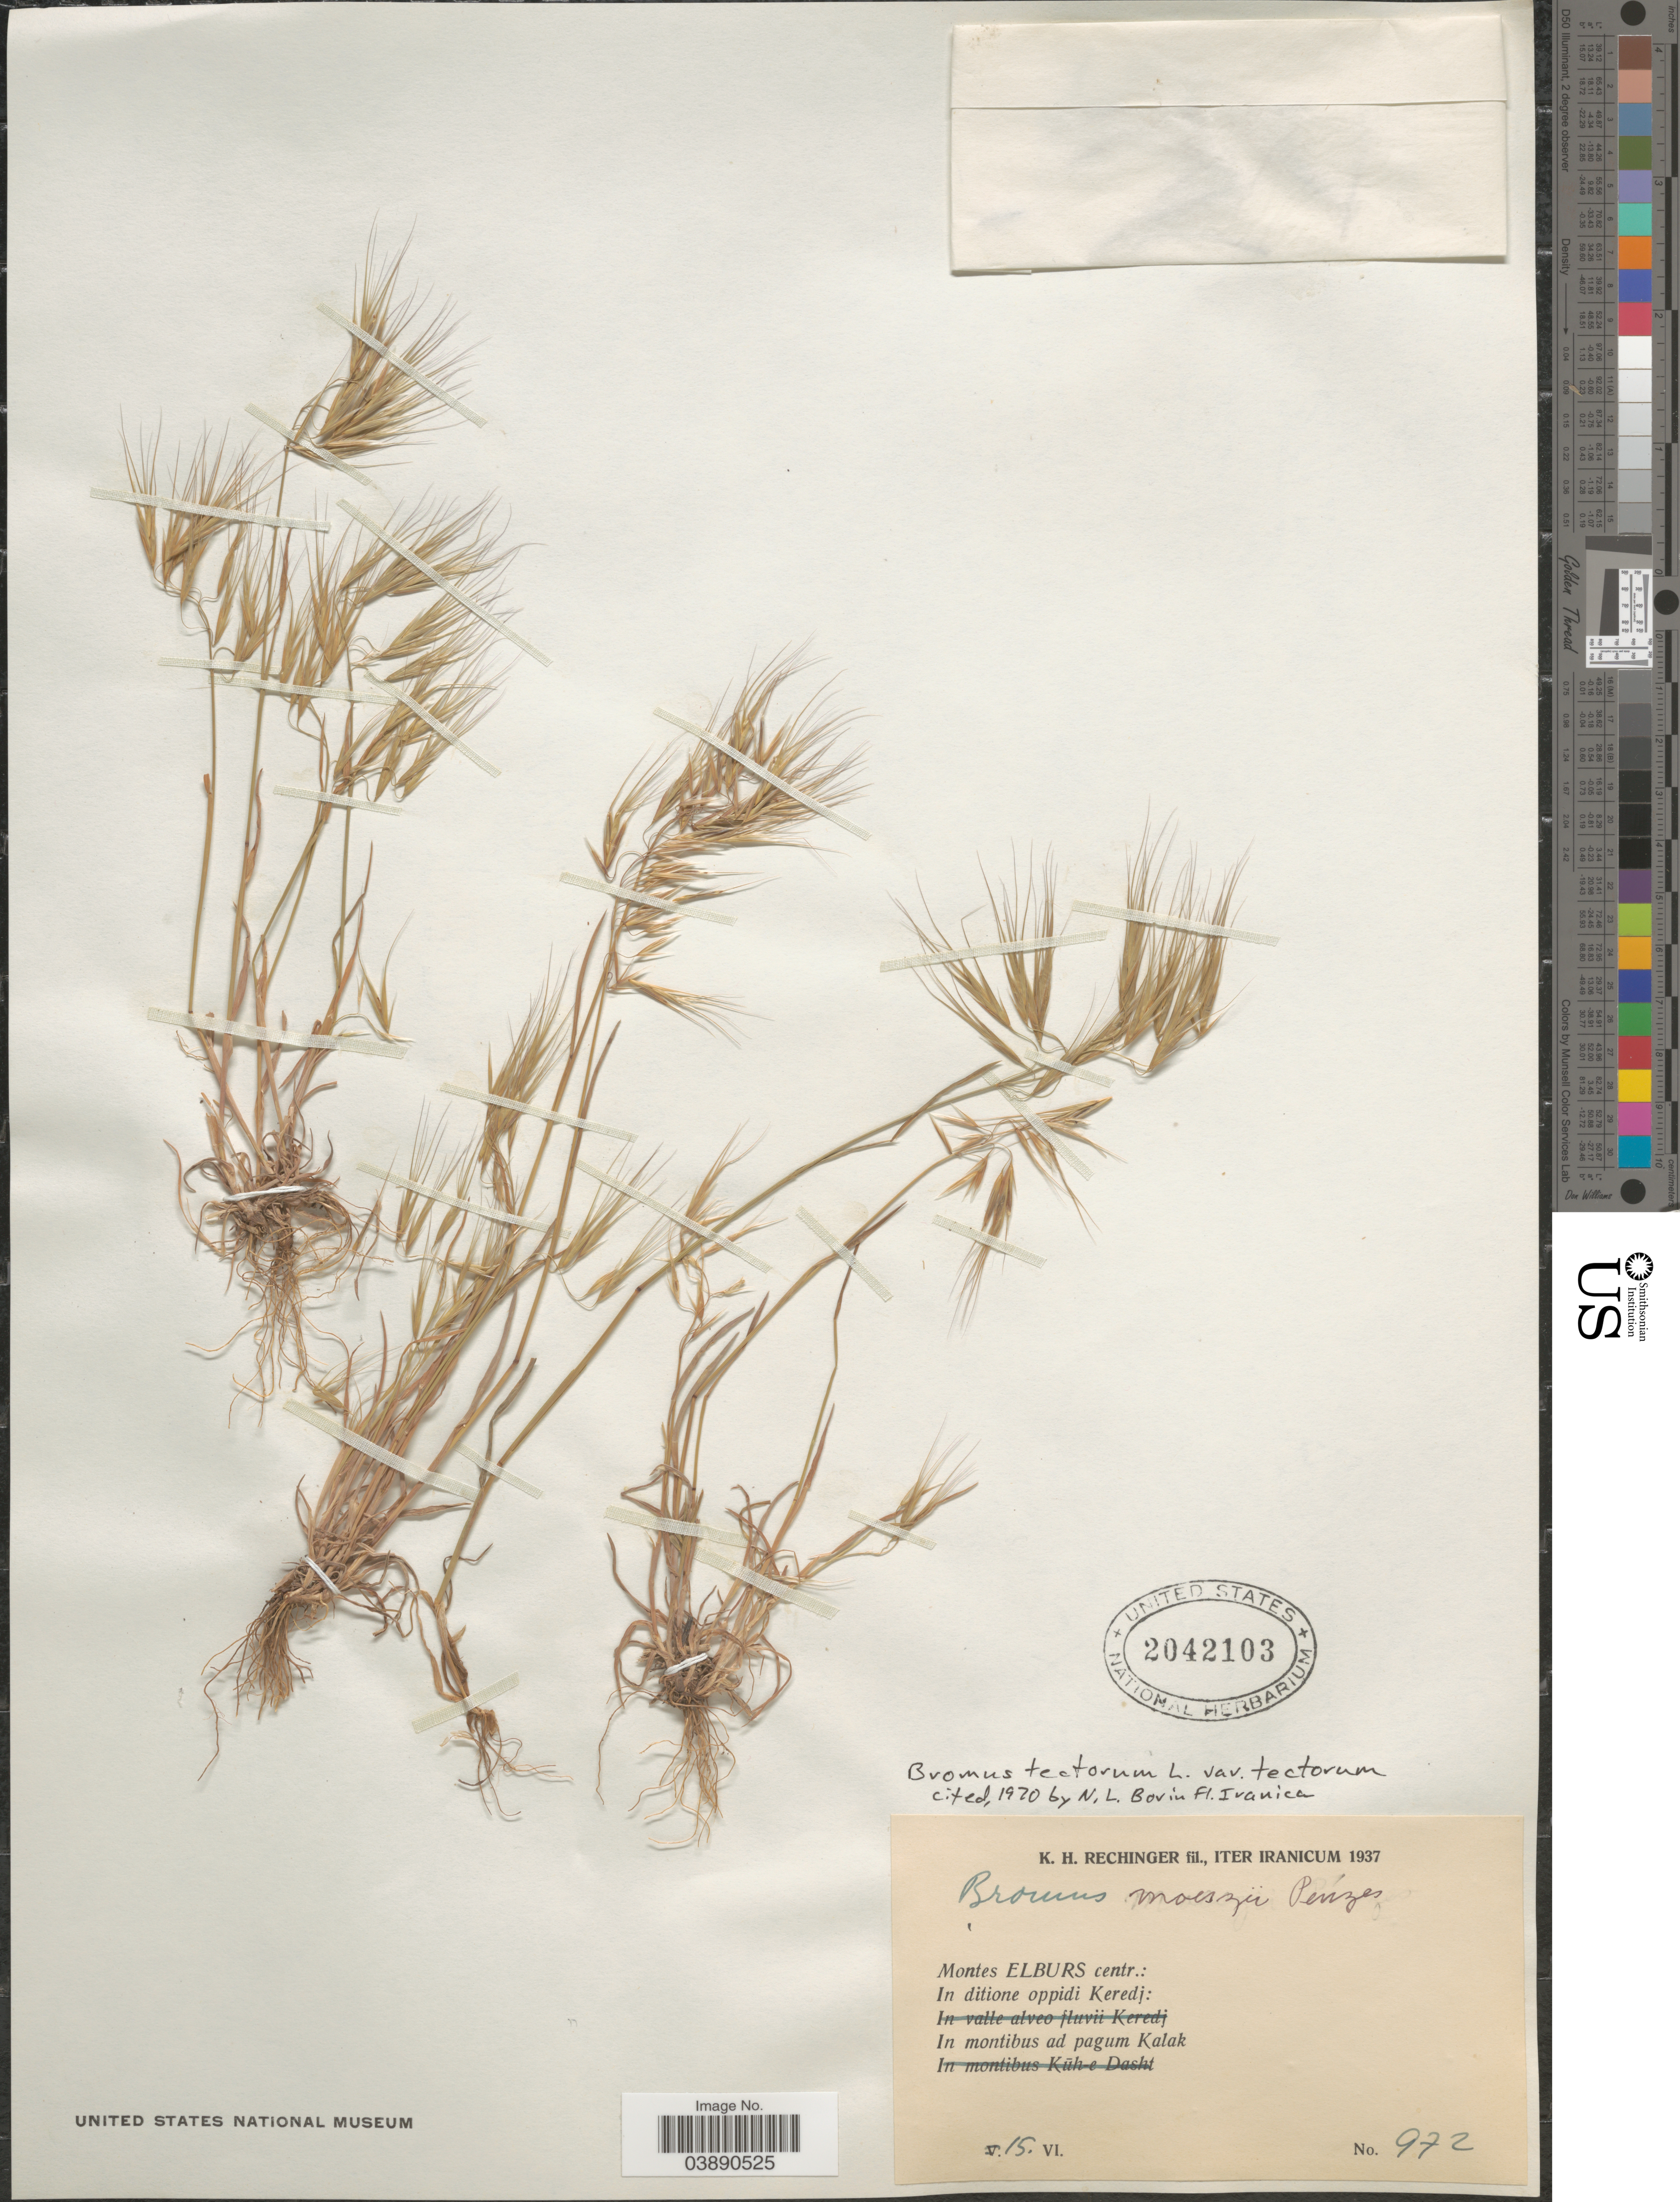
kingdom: Plantae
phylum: Tracheophyta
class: Liliopsida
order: Poales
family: Poaceae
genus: Bromus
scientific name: Bromus tectorum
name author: L.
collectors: K. H. Rechinger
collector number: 972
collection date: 1937-06-15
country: Iran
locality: Iter Iranicum 1937. Montes Elburs centr.: In ditione oppidi Keredj: In montibus ad pagum Kalak.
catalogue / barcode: US 2042103